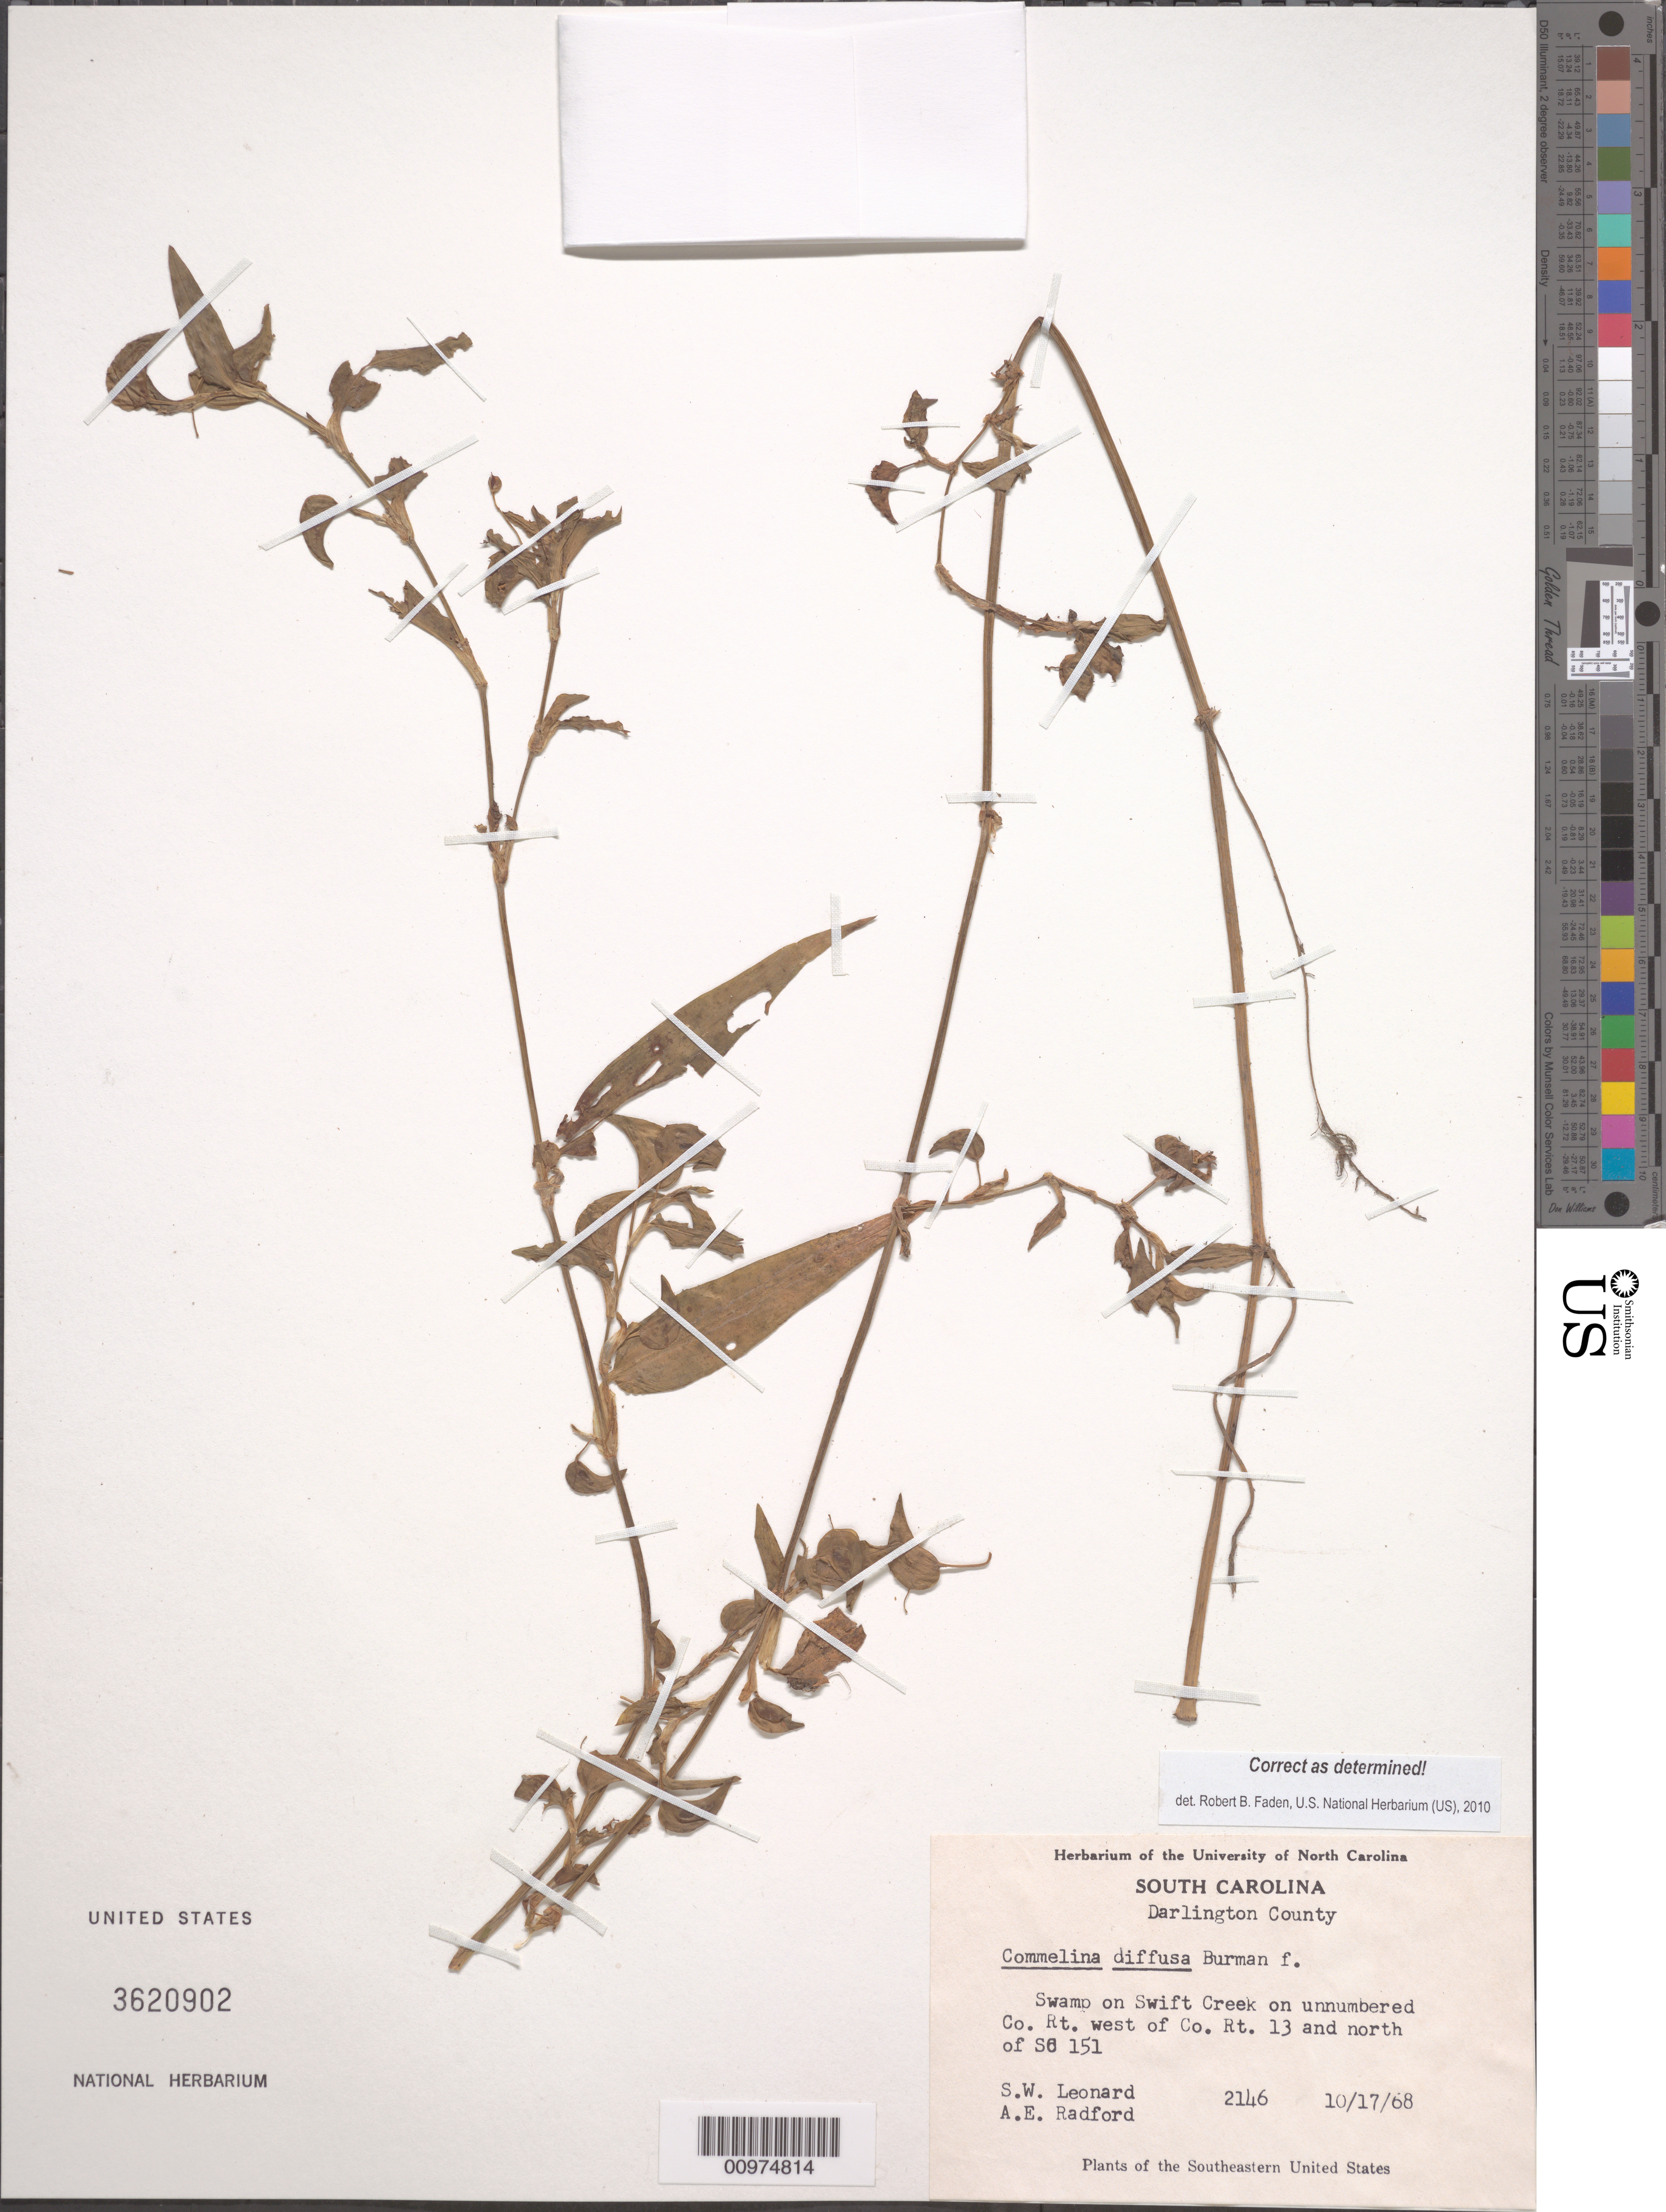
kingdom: Plantae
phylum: Tracheophyta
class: Liliopsida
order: Commelinales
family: Commelinaceae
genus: Commelina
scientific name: Commelina diffusa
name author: Burm. f.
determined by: Faden, Robert B., (US), Smithsonian Institution - National Museum of Natural History (UNITED STATES)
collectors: S. W. Leonard & A. E. Radford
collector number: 2146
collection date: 1968-10-17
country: United States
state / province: South Carolina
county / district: Darlington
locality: Swamp on Swift Creek on unnumbered Co. Rt. west of Co. Rt. 13 and north of SC 151.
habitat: Swamp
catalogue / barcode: US 3620902